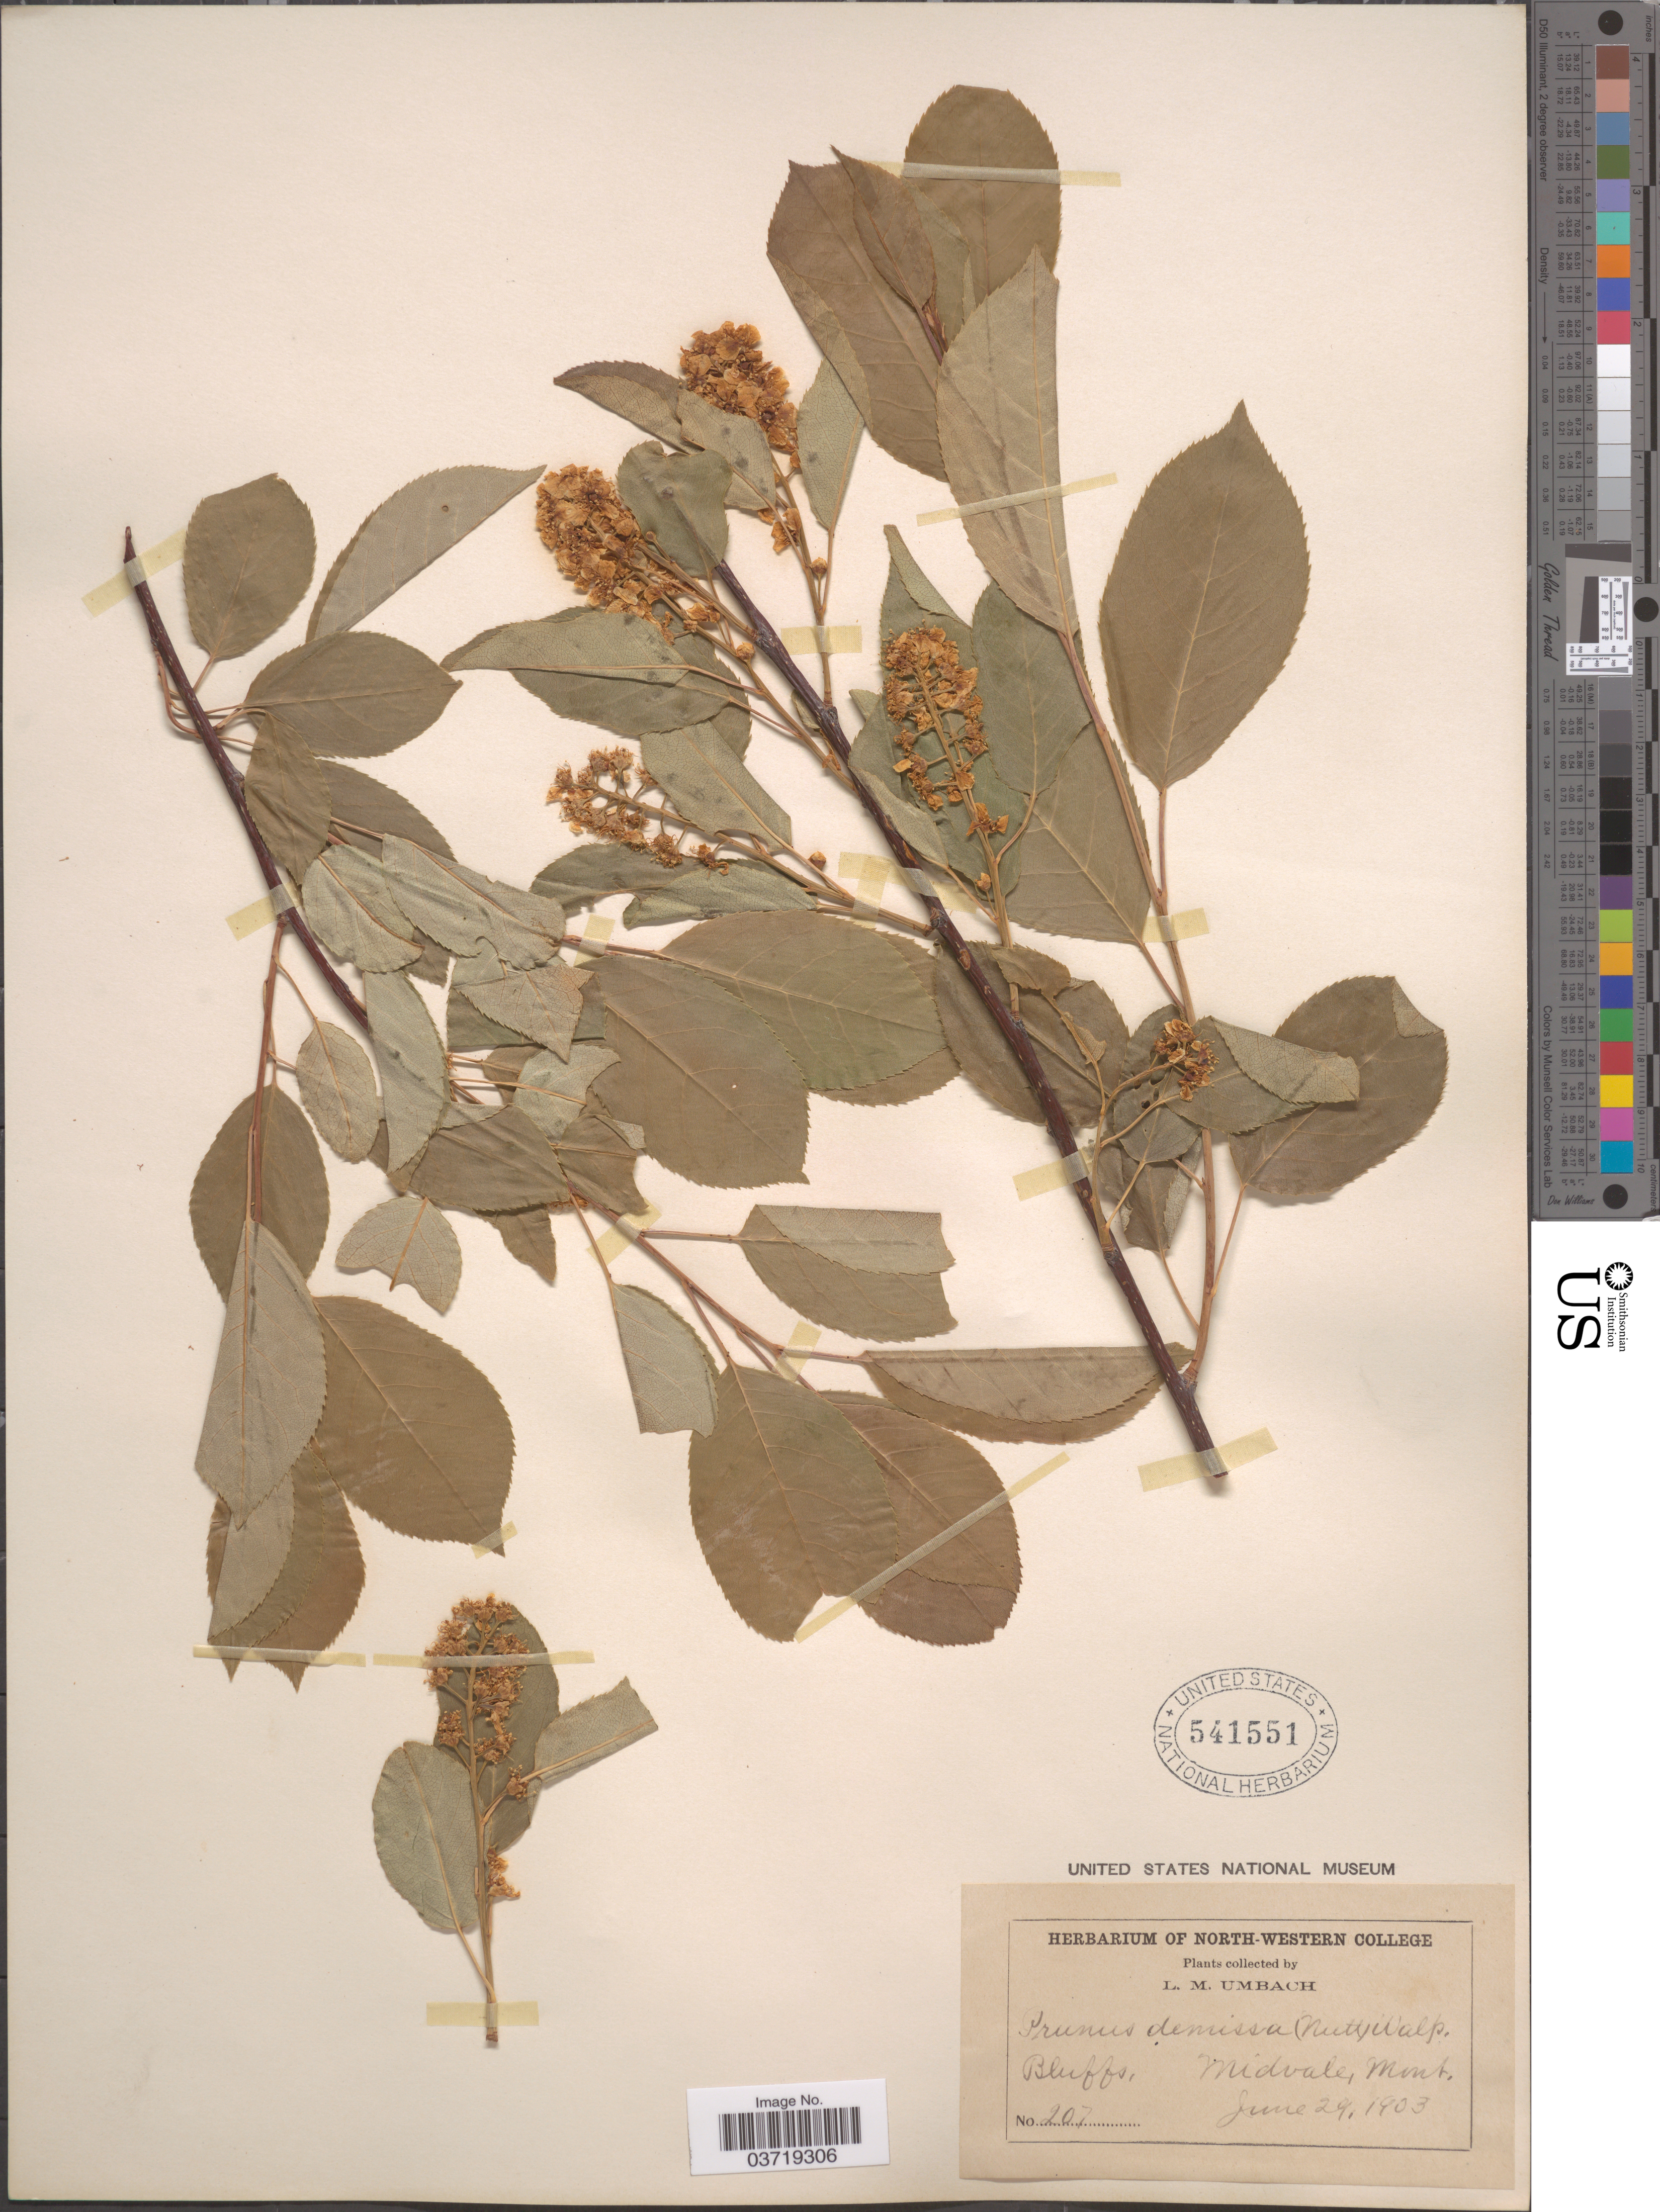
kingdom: Plantae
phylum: Tracheophyta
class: Magnoliopsida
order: Rosales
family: Rosaceae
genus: Prunus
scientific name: Prunus virginiana var. demissa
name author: (Nutt.) Torr.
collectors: L. M. Umbach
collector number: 207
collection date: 1903-06-29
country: United States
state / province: Montana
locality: Bluffs, Midvale.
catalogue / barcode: US 541551